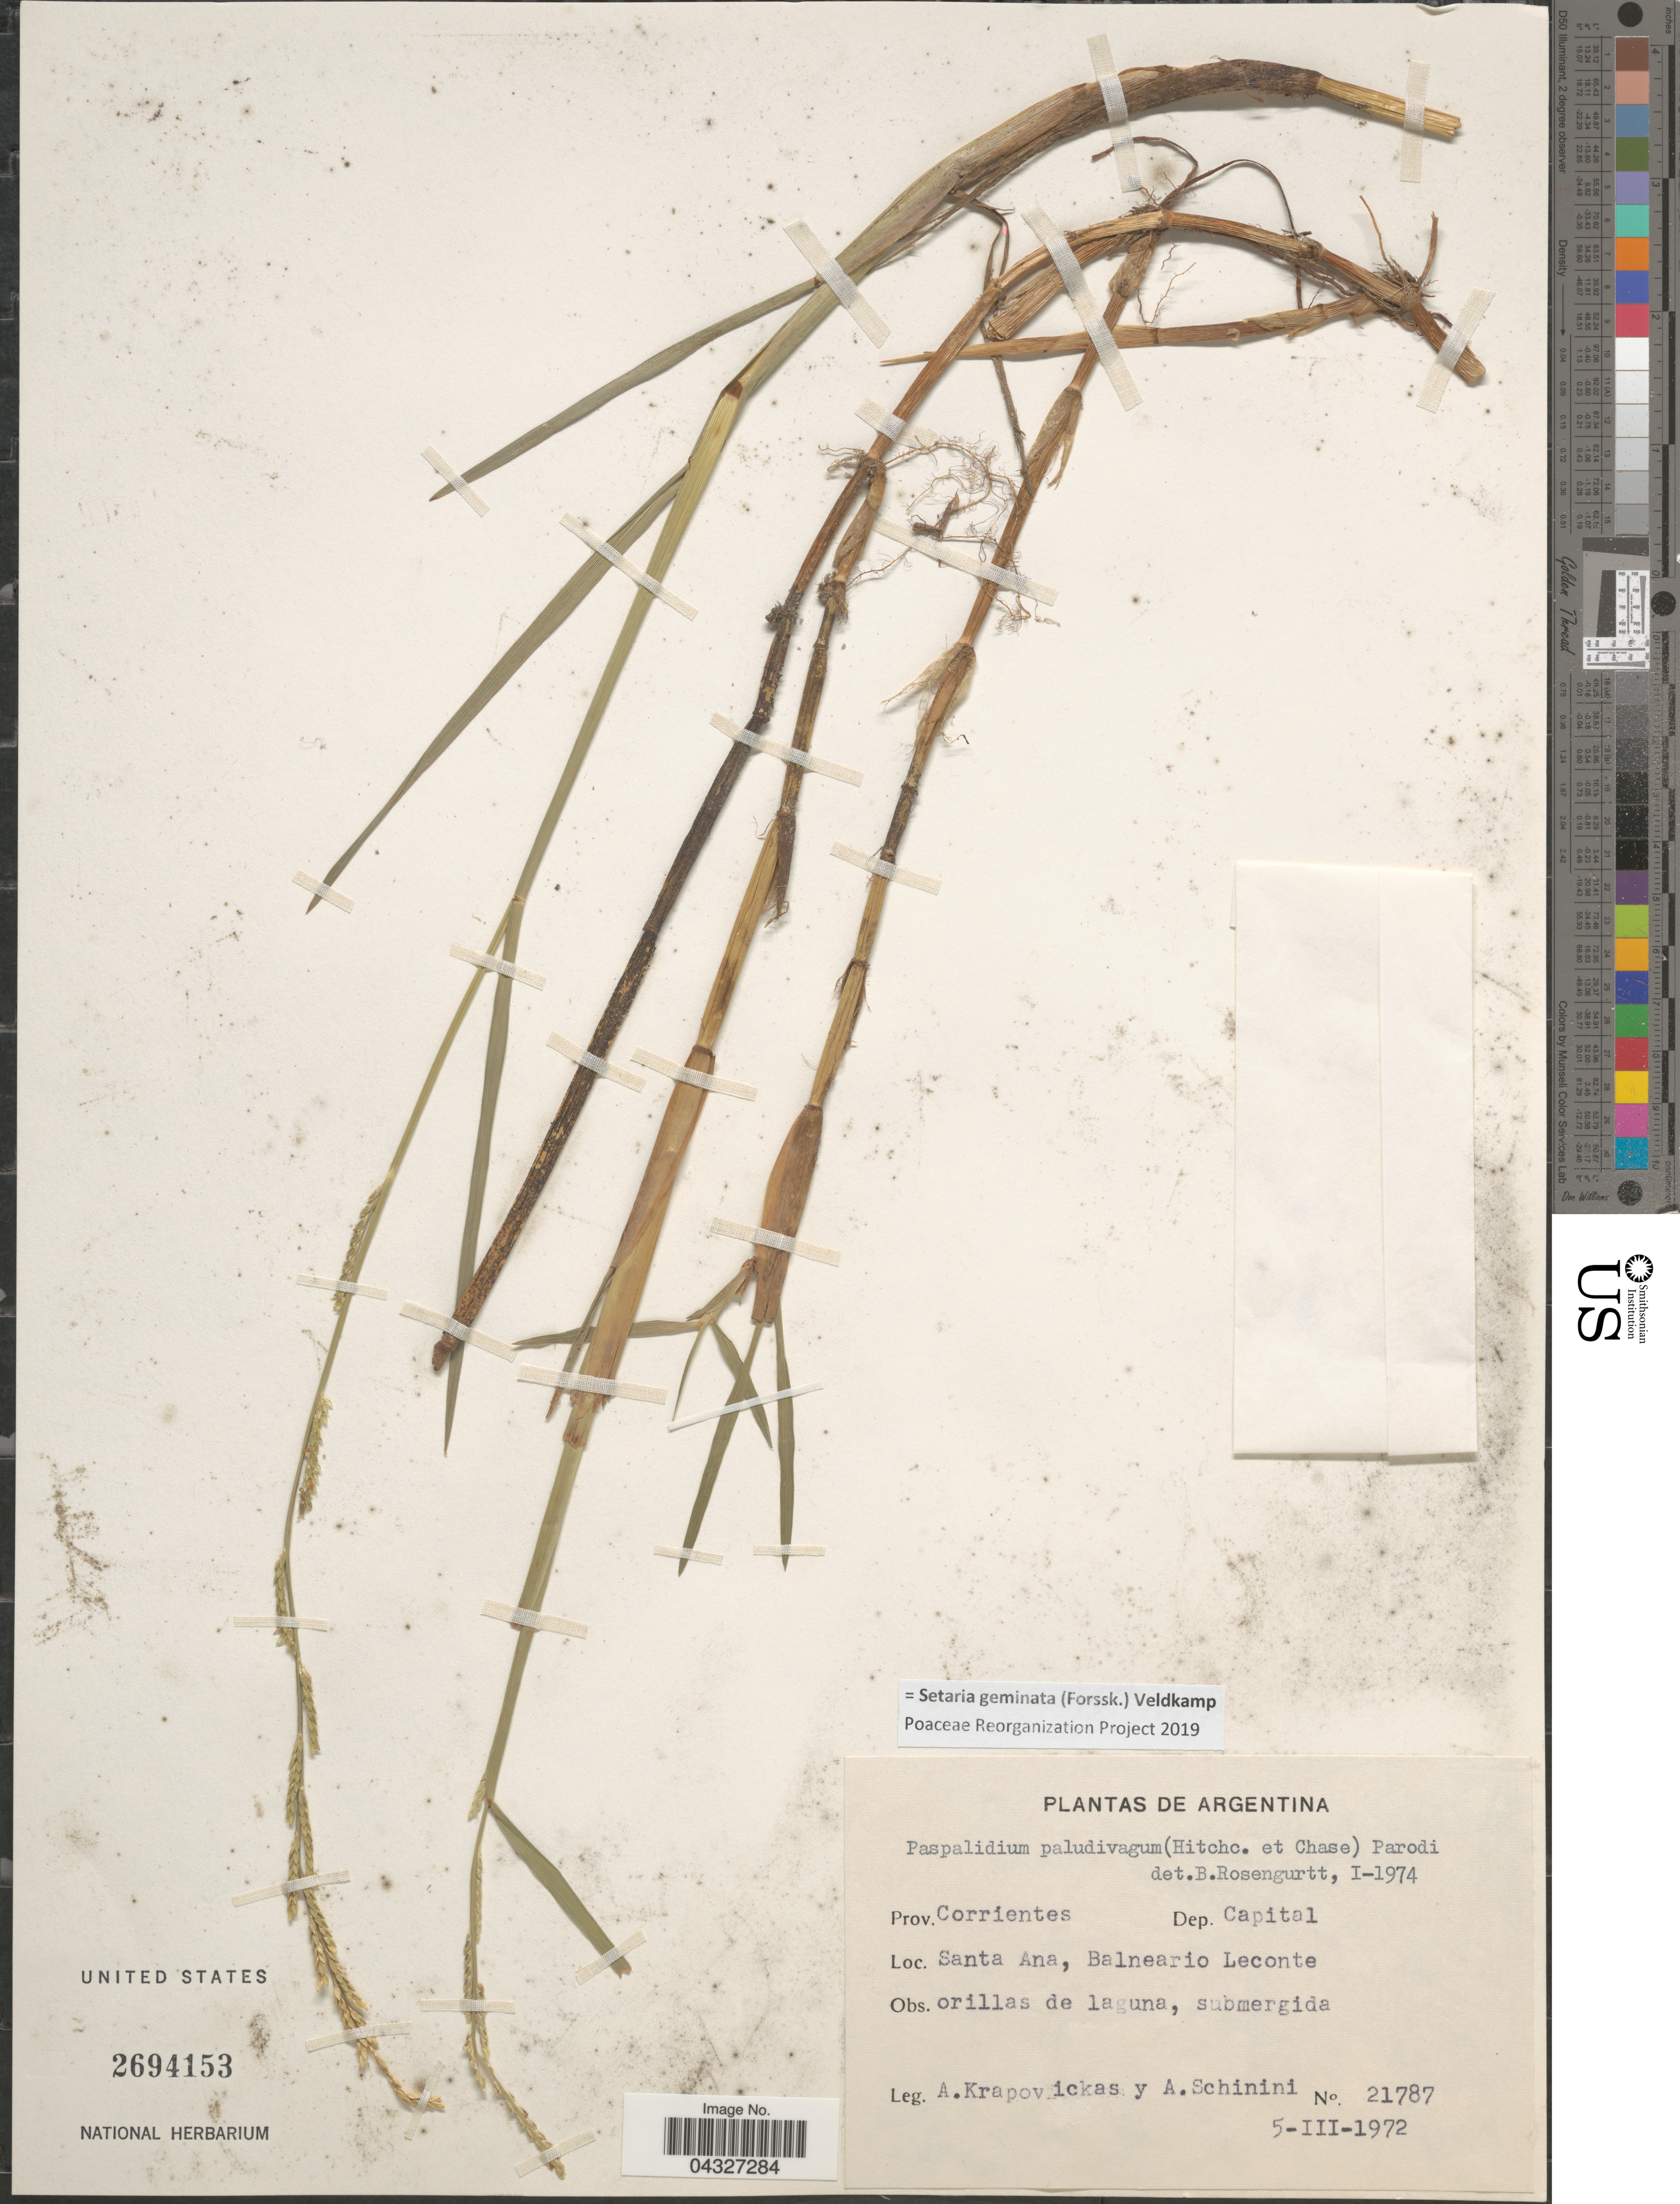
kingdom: Plantae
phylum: Tracheophyta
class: Liliopsida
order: Poales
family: Poaceae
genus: Setaria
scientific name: Setaria geminata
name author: (Forssk.) Veldkamp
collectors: A. Krapovickas & A. Schinini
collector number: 21787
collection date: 1972-03-05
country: Argentina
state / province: Corrientes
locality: Prov. Corrientes. Dep. Capital. Santa Ana, Balneario Leconte.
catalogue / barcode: US 2694153